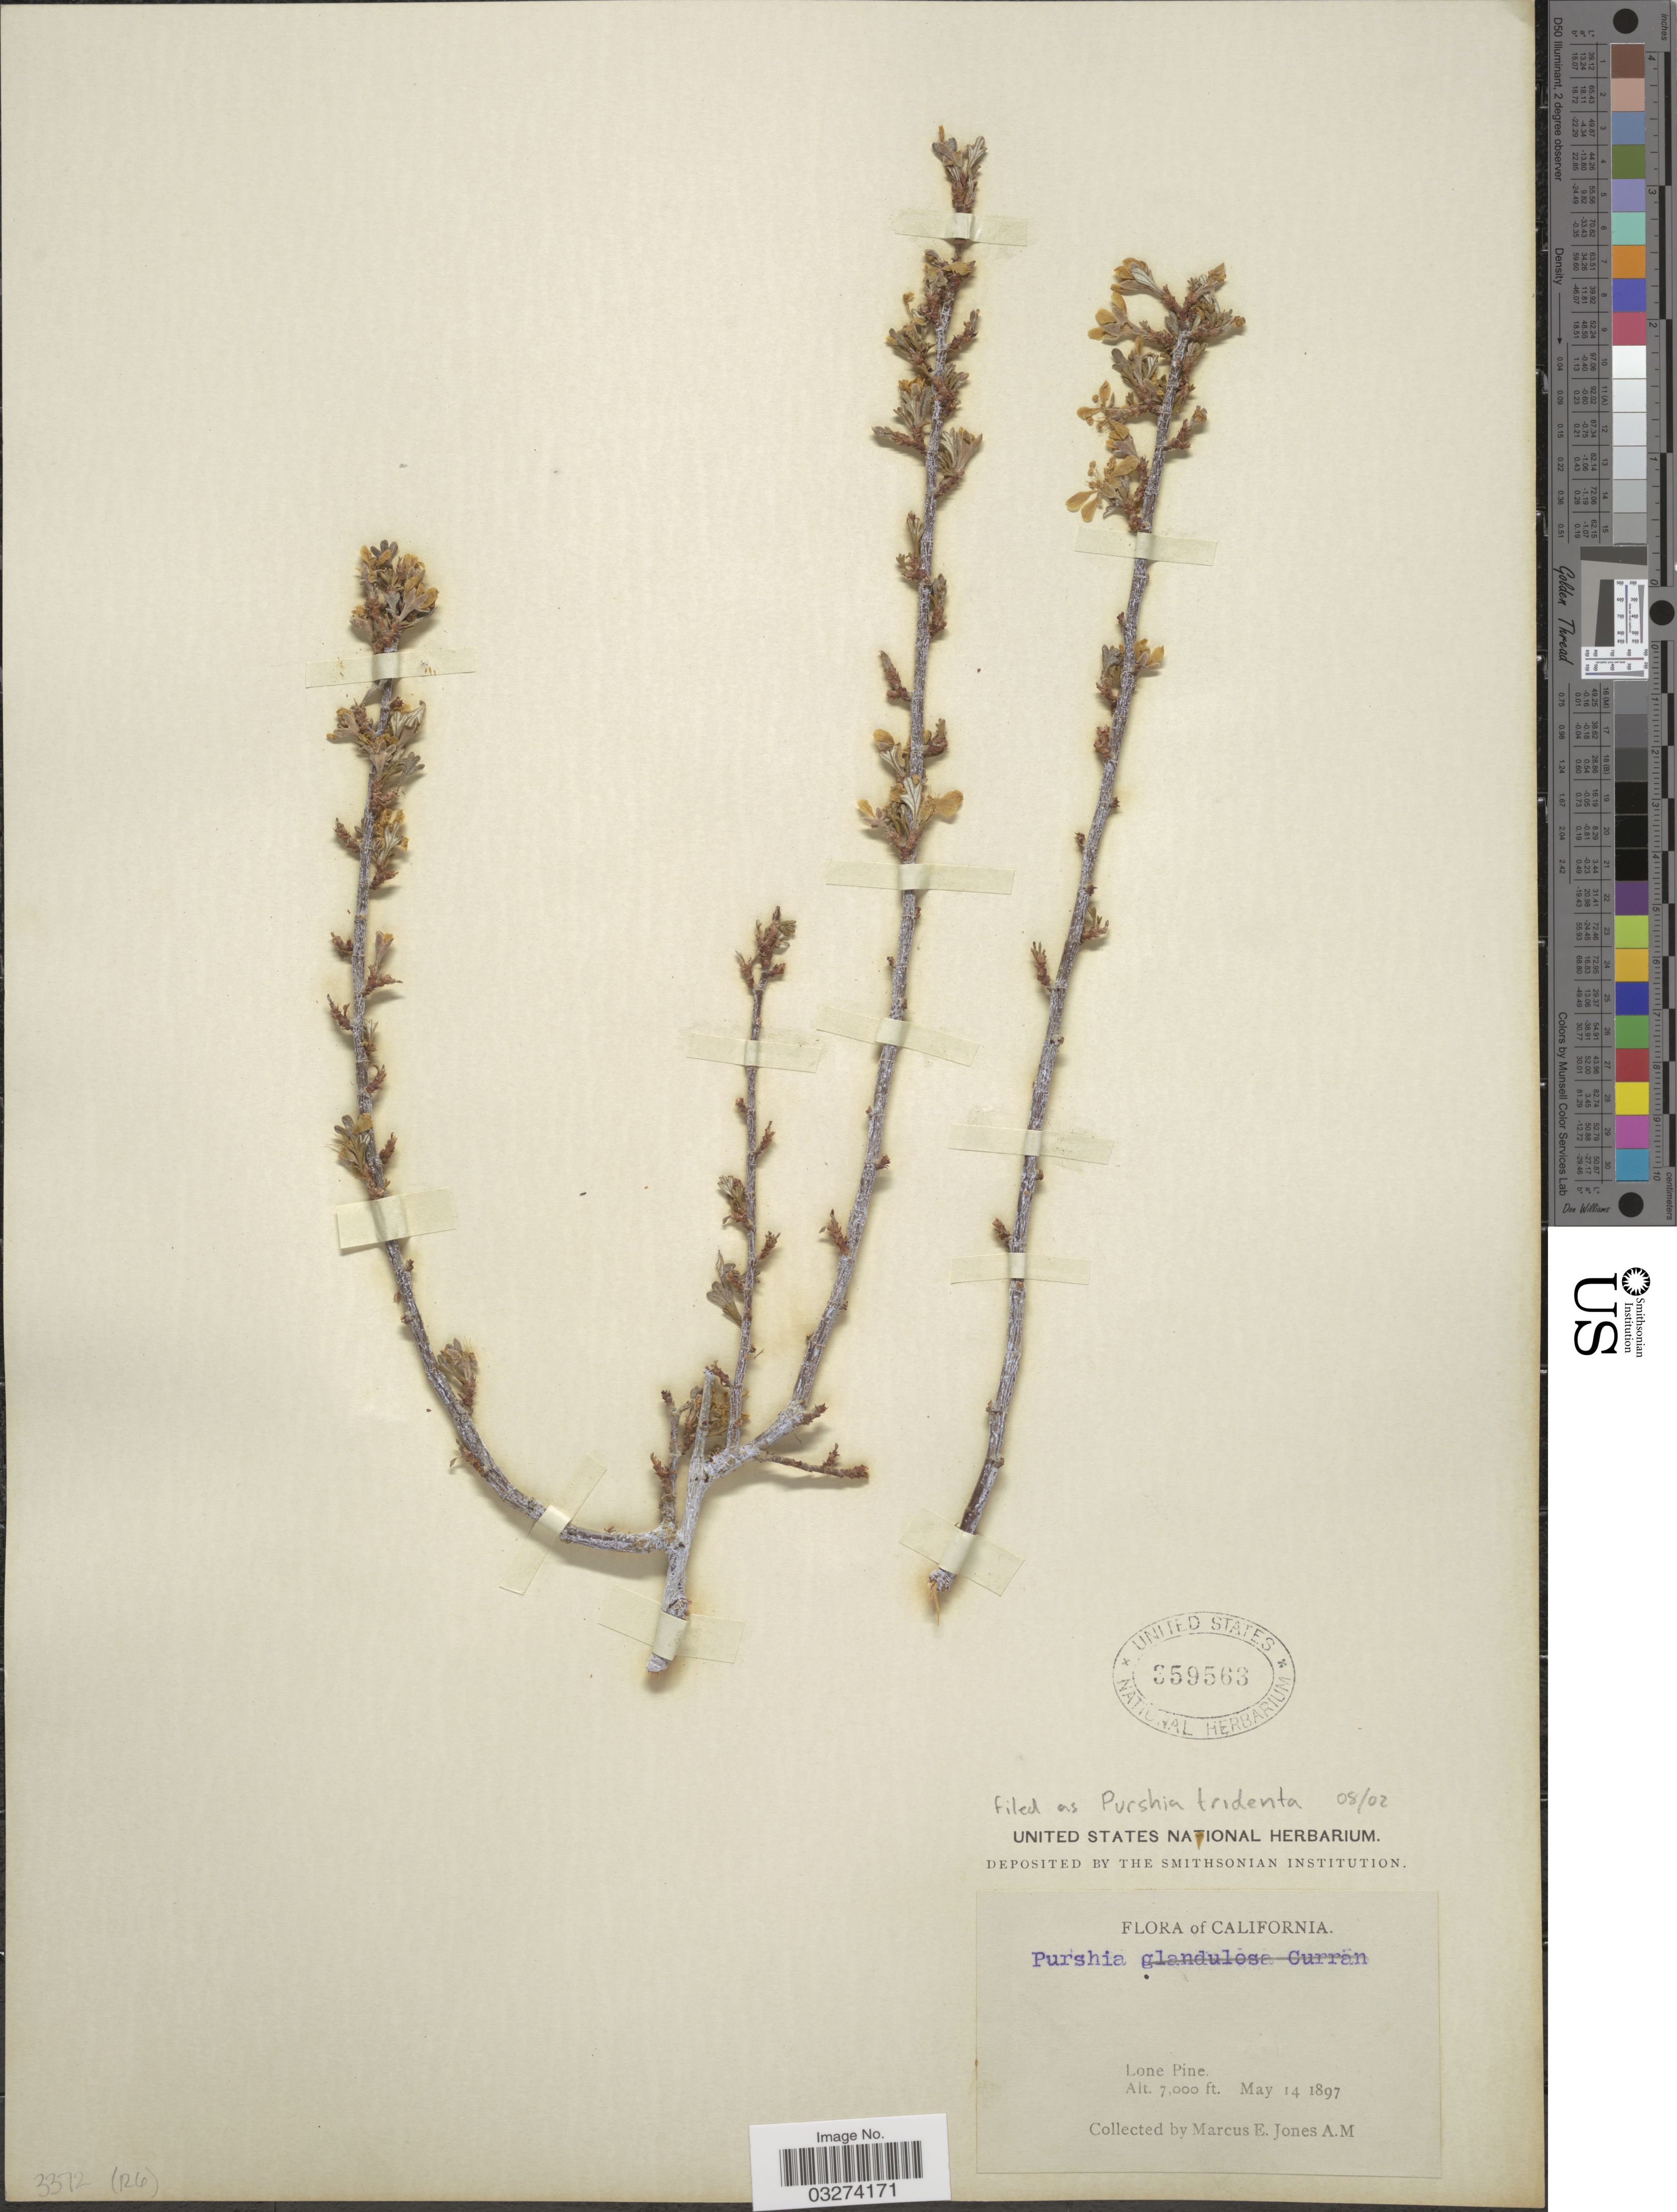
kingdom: Plantae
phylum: Tracheophyta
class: Magnoliopsida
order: Rosales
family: Rosaceae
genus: Purshia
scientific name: Purshia tridentata var. tridentata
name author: (Pursh) DC.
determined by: Henrickson, J.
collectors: M. E. Jones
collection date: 1897-05-14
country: United States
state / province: California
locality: Lone Pine.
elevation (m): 2134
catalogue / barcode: US 359563